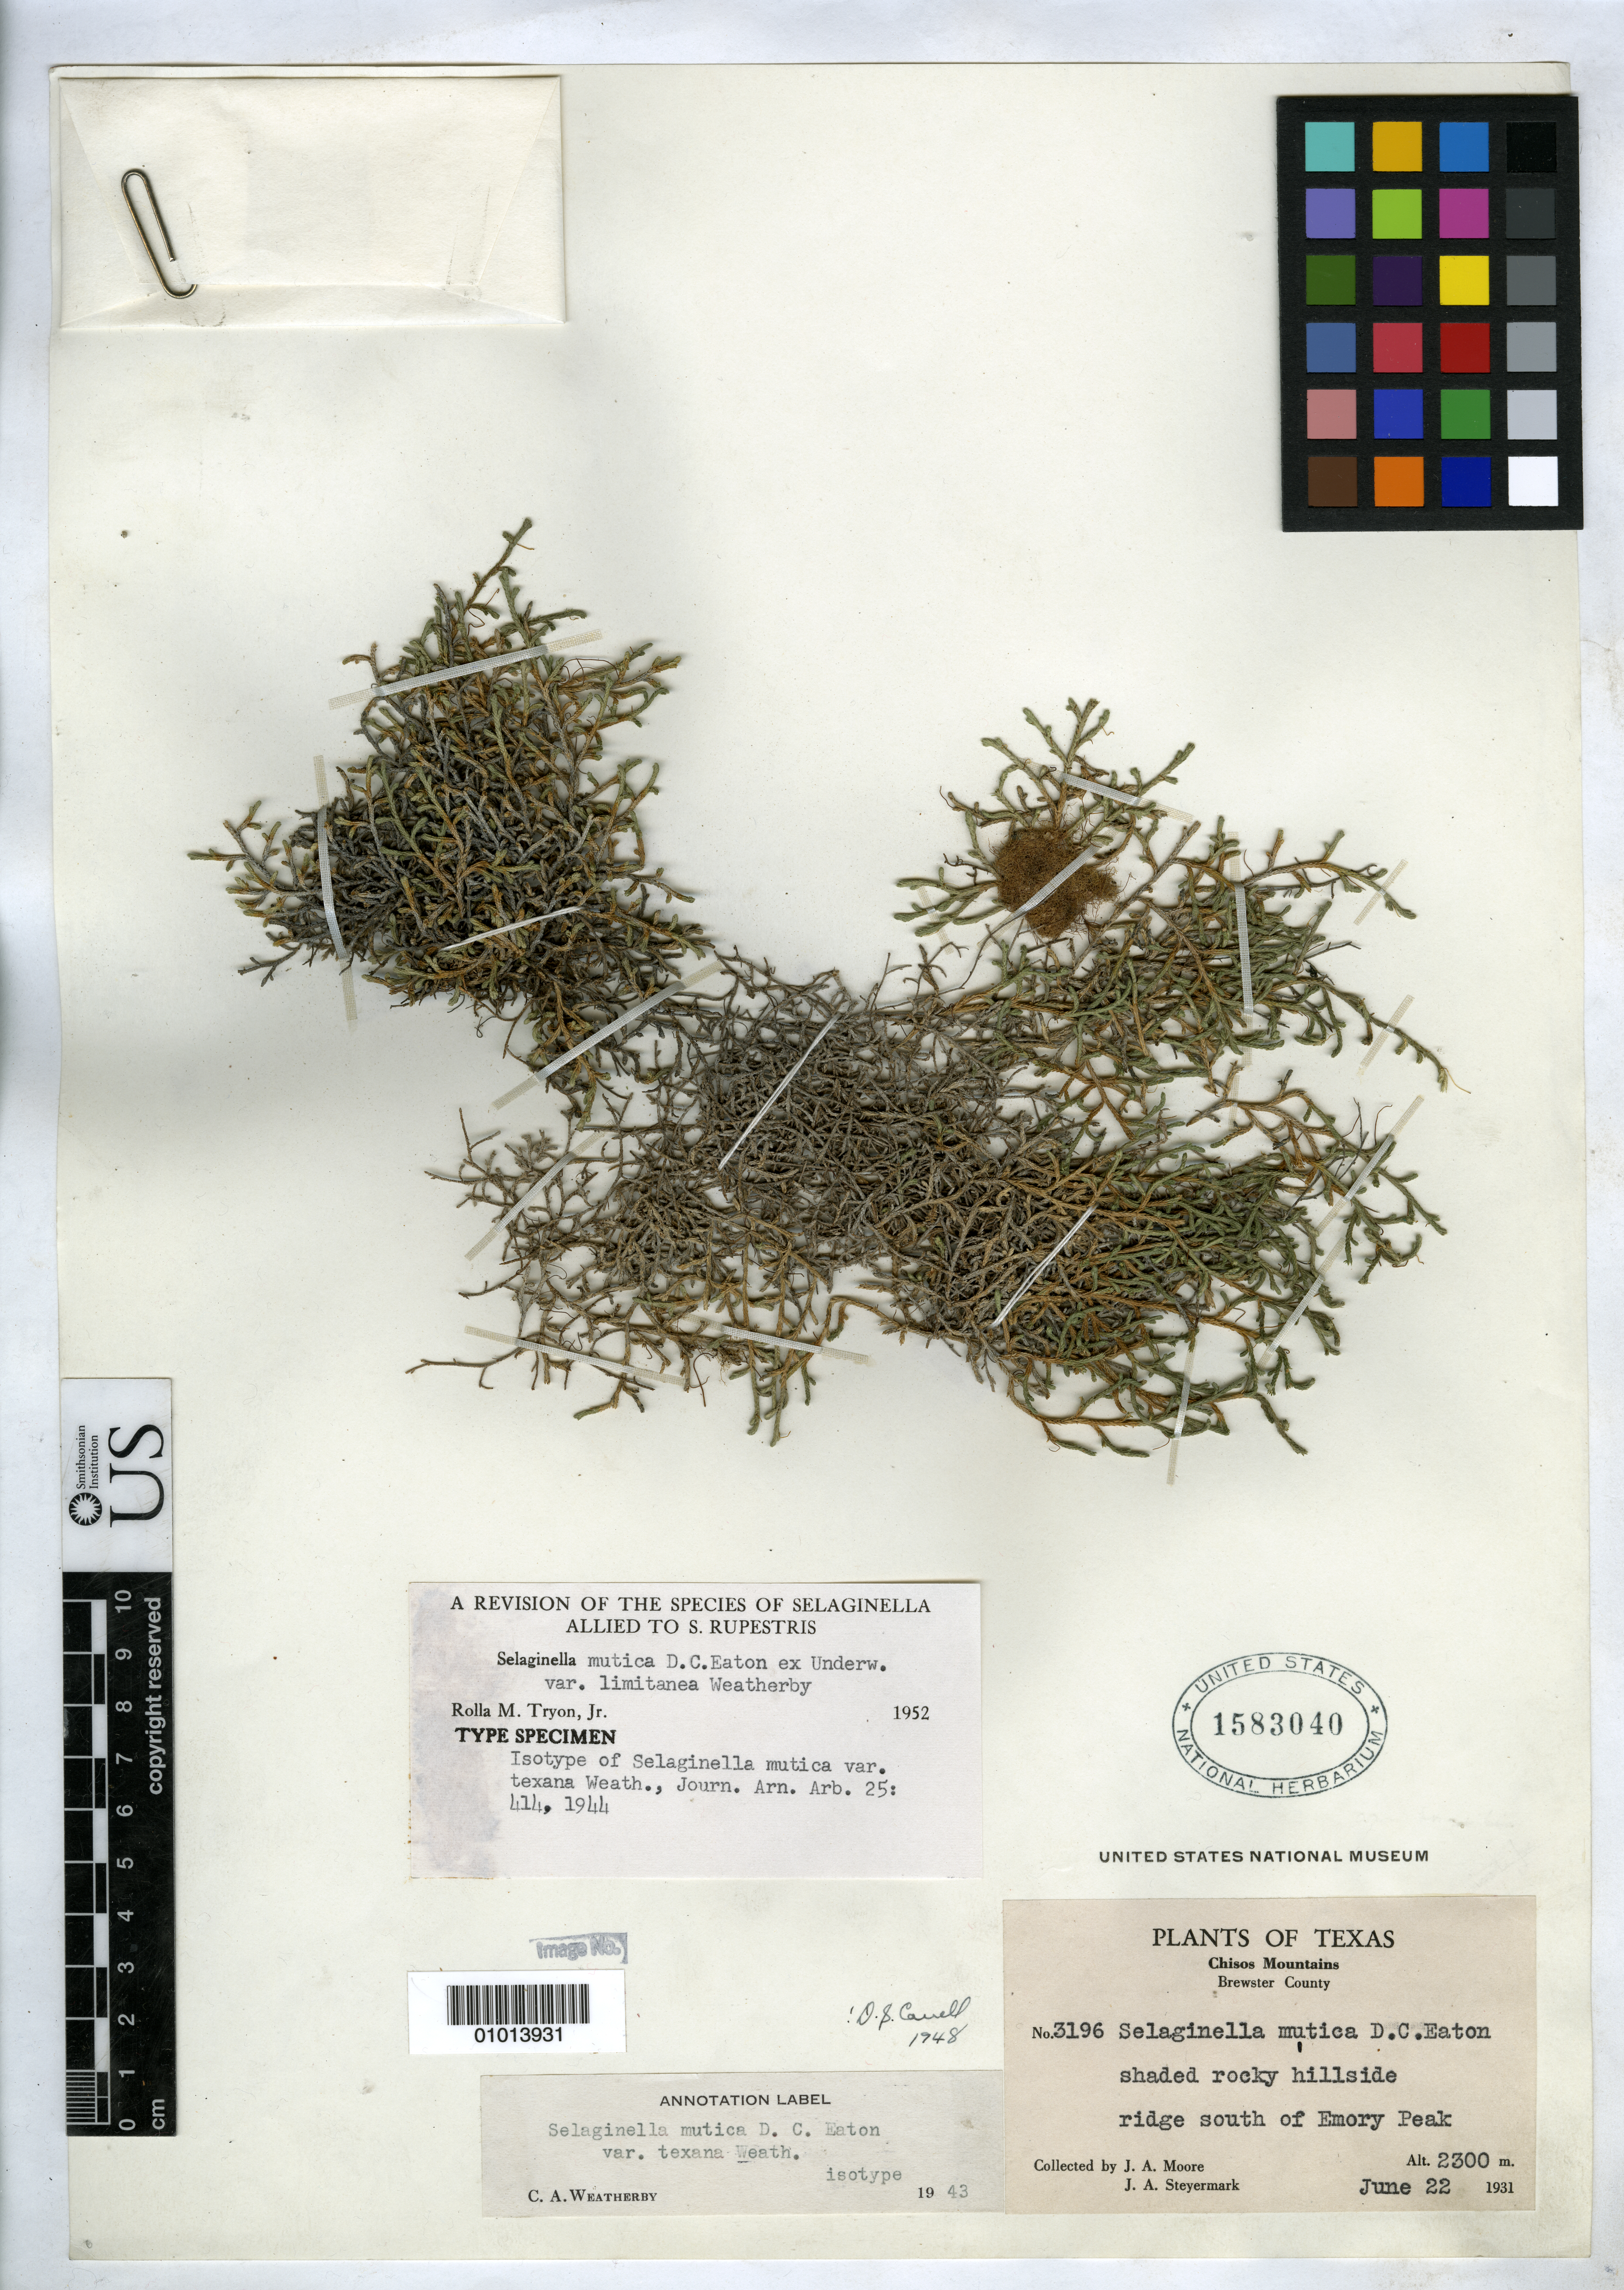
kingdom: Plantae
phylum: Tracheophyta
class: Lycopodiopsida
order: Selaginellales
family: Selaginellaceae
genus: Selaginella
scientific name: Selaginella mutica var. texana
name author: Weath.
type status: Isotype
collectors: J. Moore & J. Steyermark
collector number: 3196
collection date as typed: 22 Jun 1931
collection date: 1931-06-22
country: United States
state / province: Texas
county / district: Brewster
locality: Ridge south of Emory Peak.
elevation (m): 2300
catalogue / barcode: US 1583040